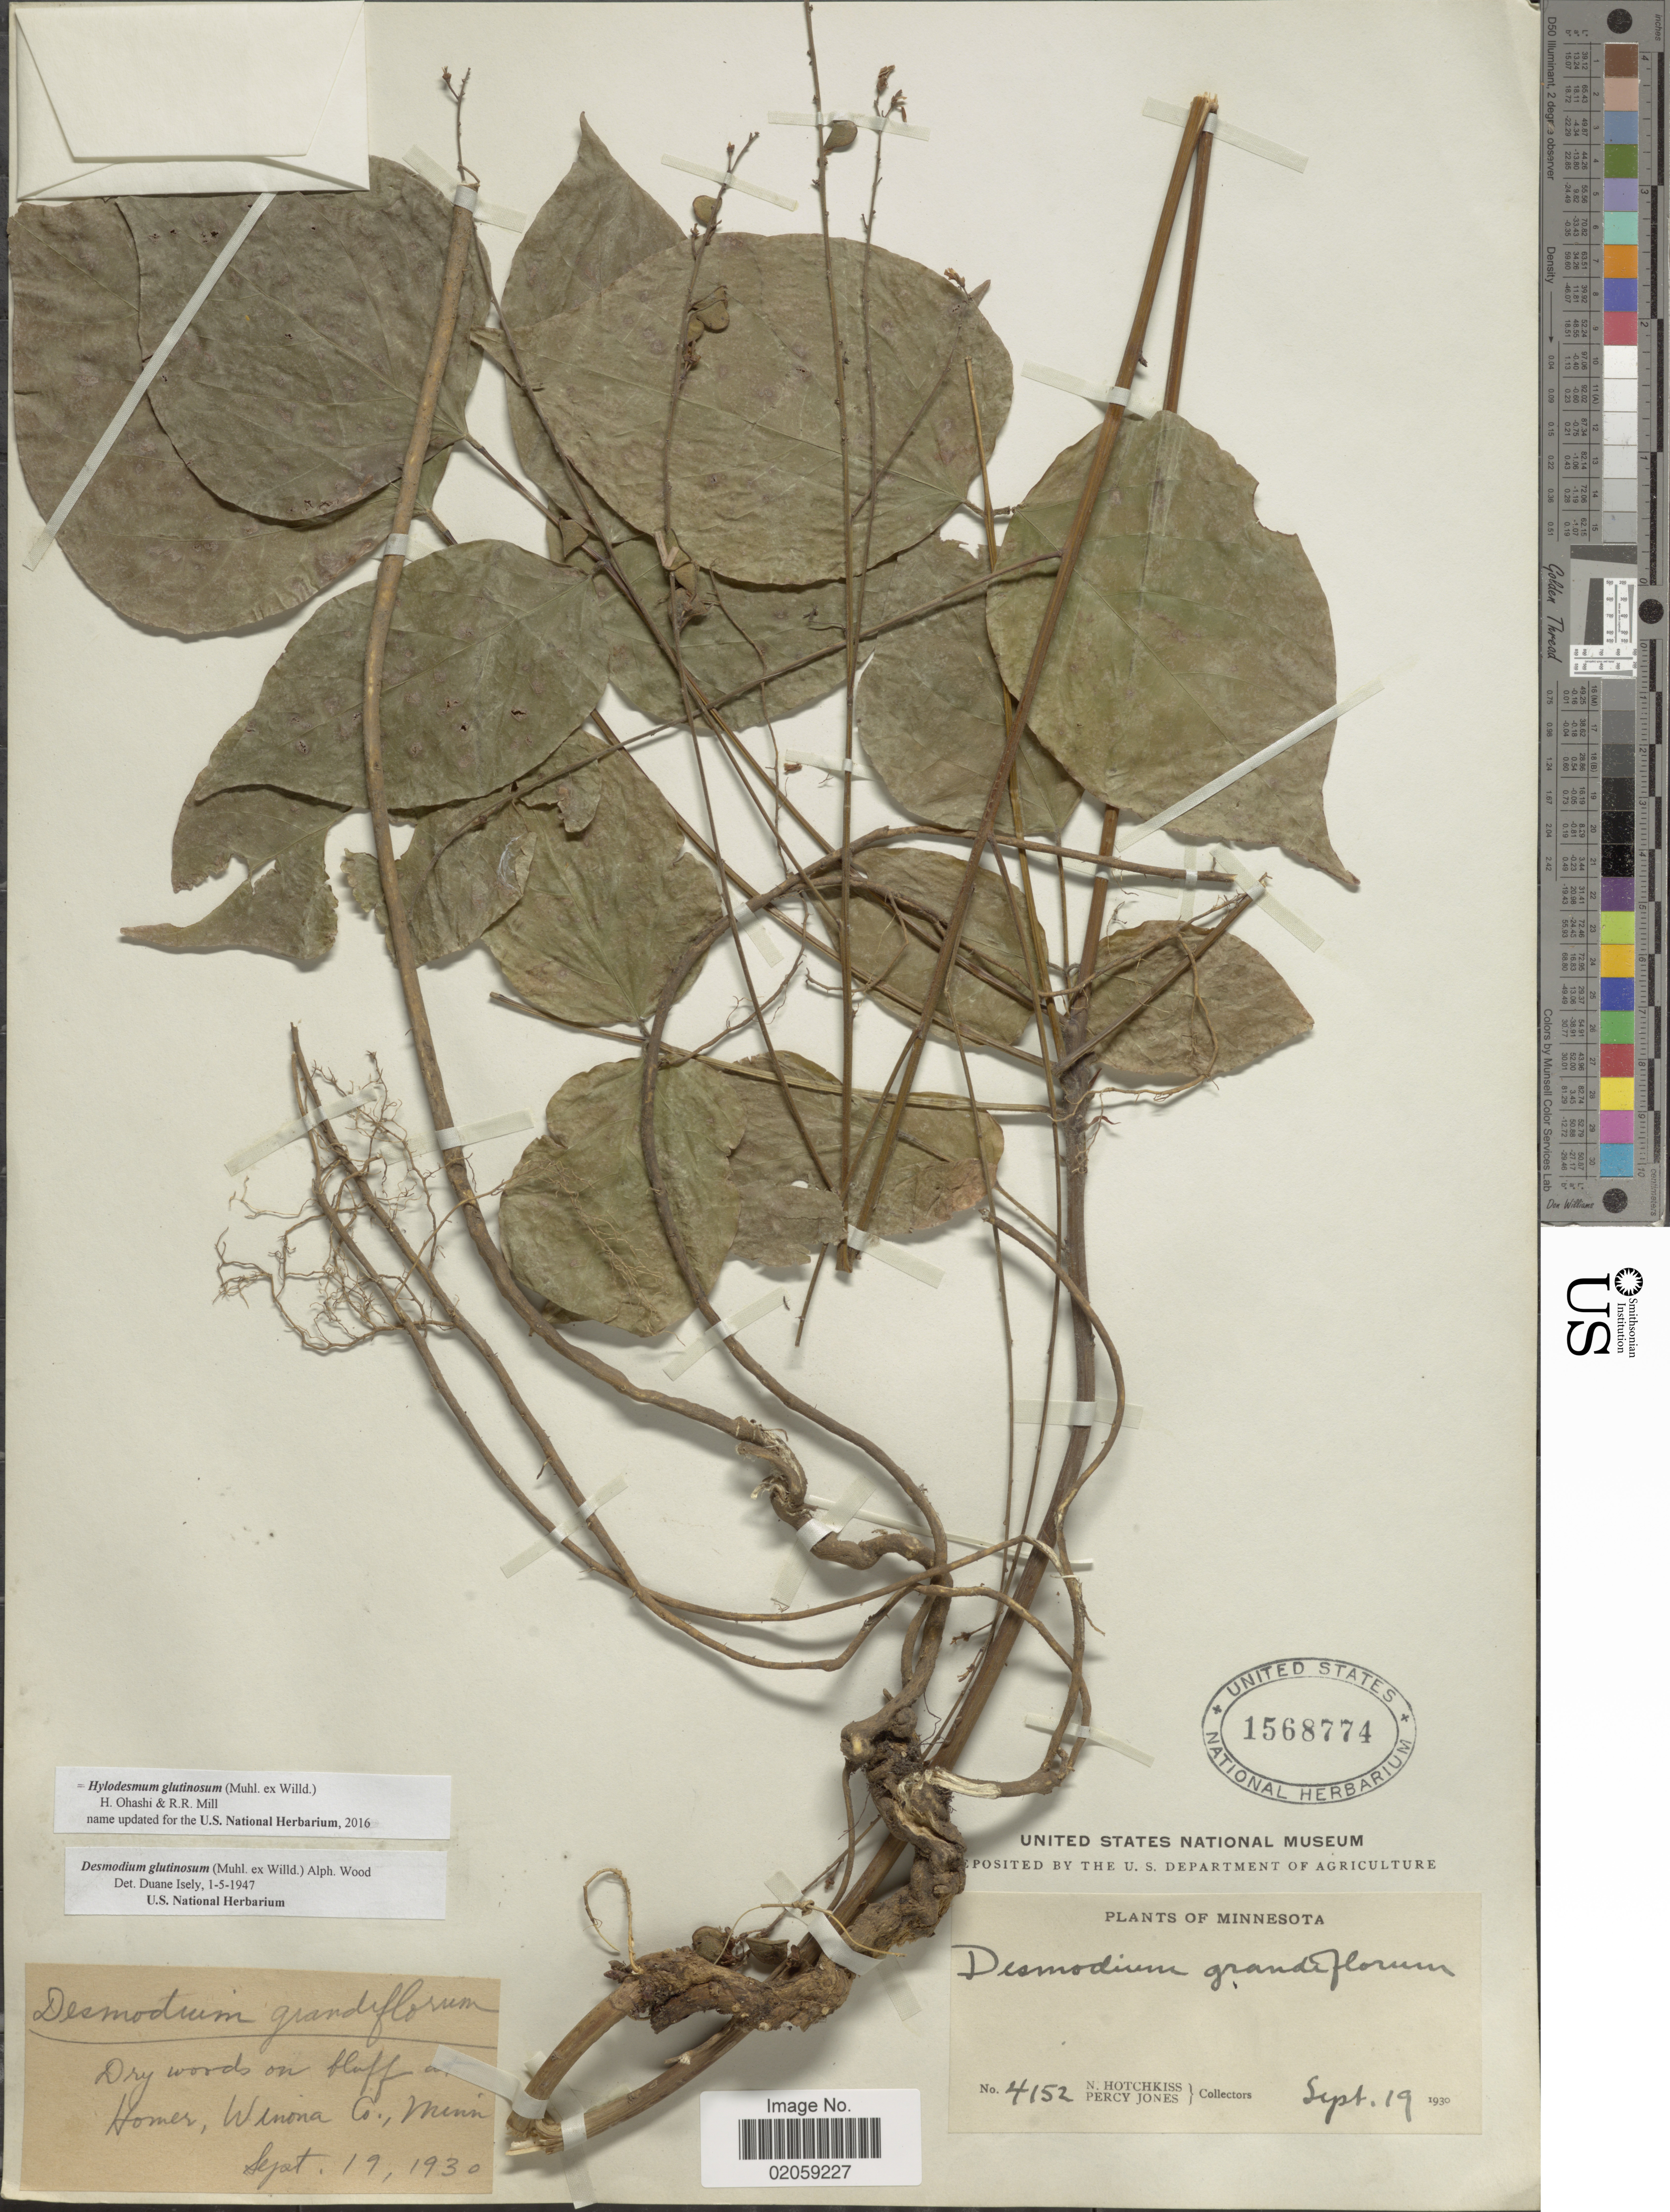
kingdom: Plantae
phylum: Tracheophyta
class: Magnoliopsida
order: Fabales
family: Fabaceae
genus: Hylodesmum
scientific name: Hylodesmum glutinosum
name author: (Muhl. ex Willd.) H. Ohashi & R.R. Mill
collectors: N. Hotchkiss & P. Jones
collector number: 4152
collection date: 1930-09-19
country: United States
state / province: Minnesota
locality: Homer, Winona Co., Minn.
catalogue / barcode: US 1568774